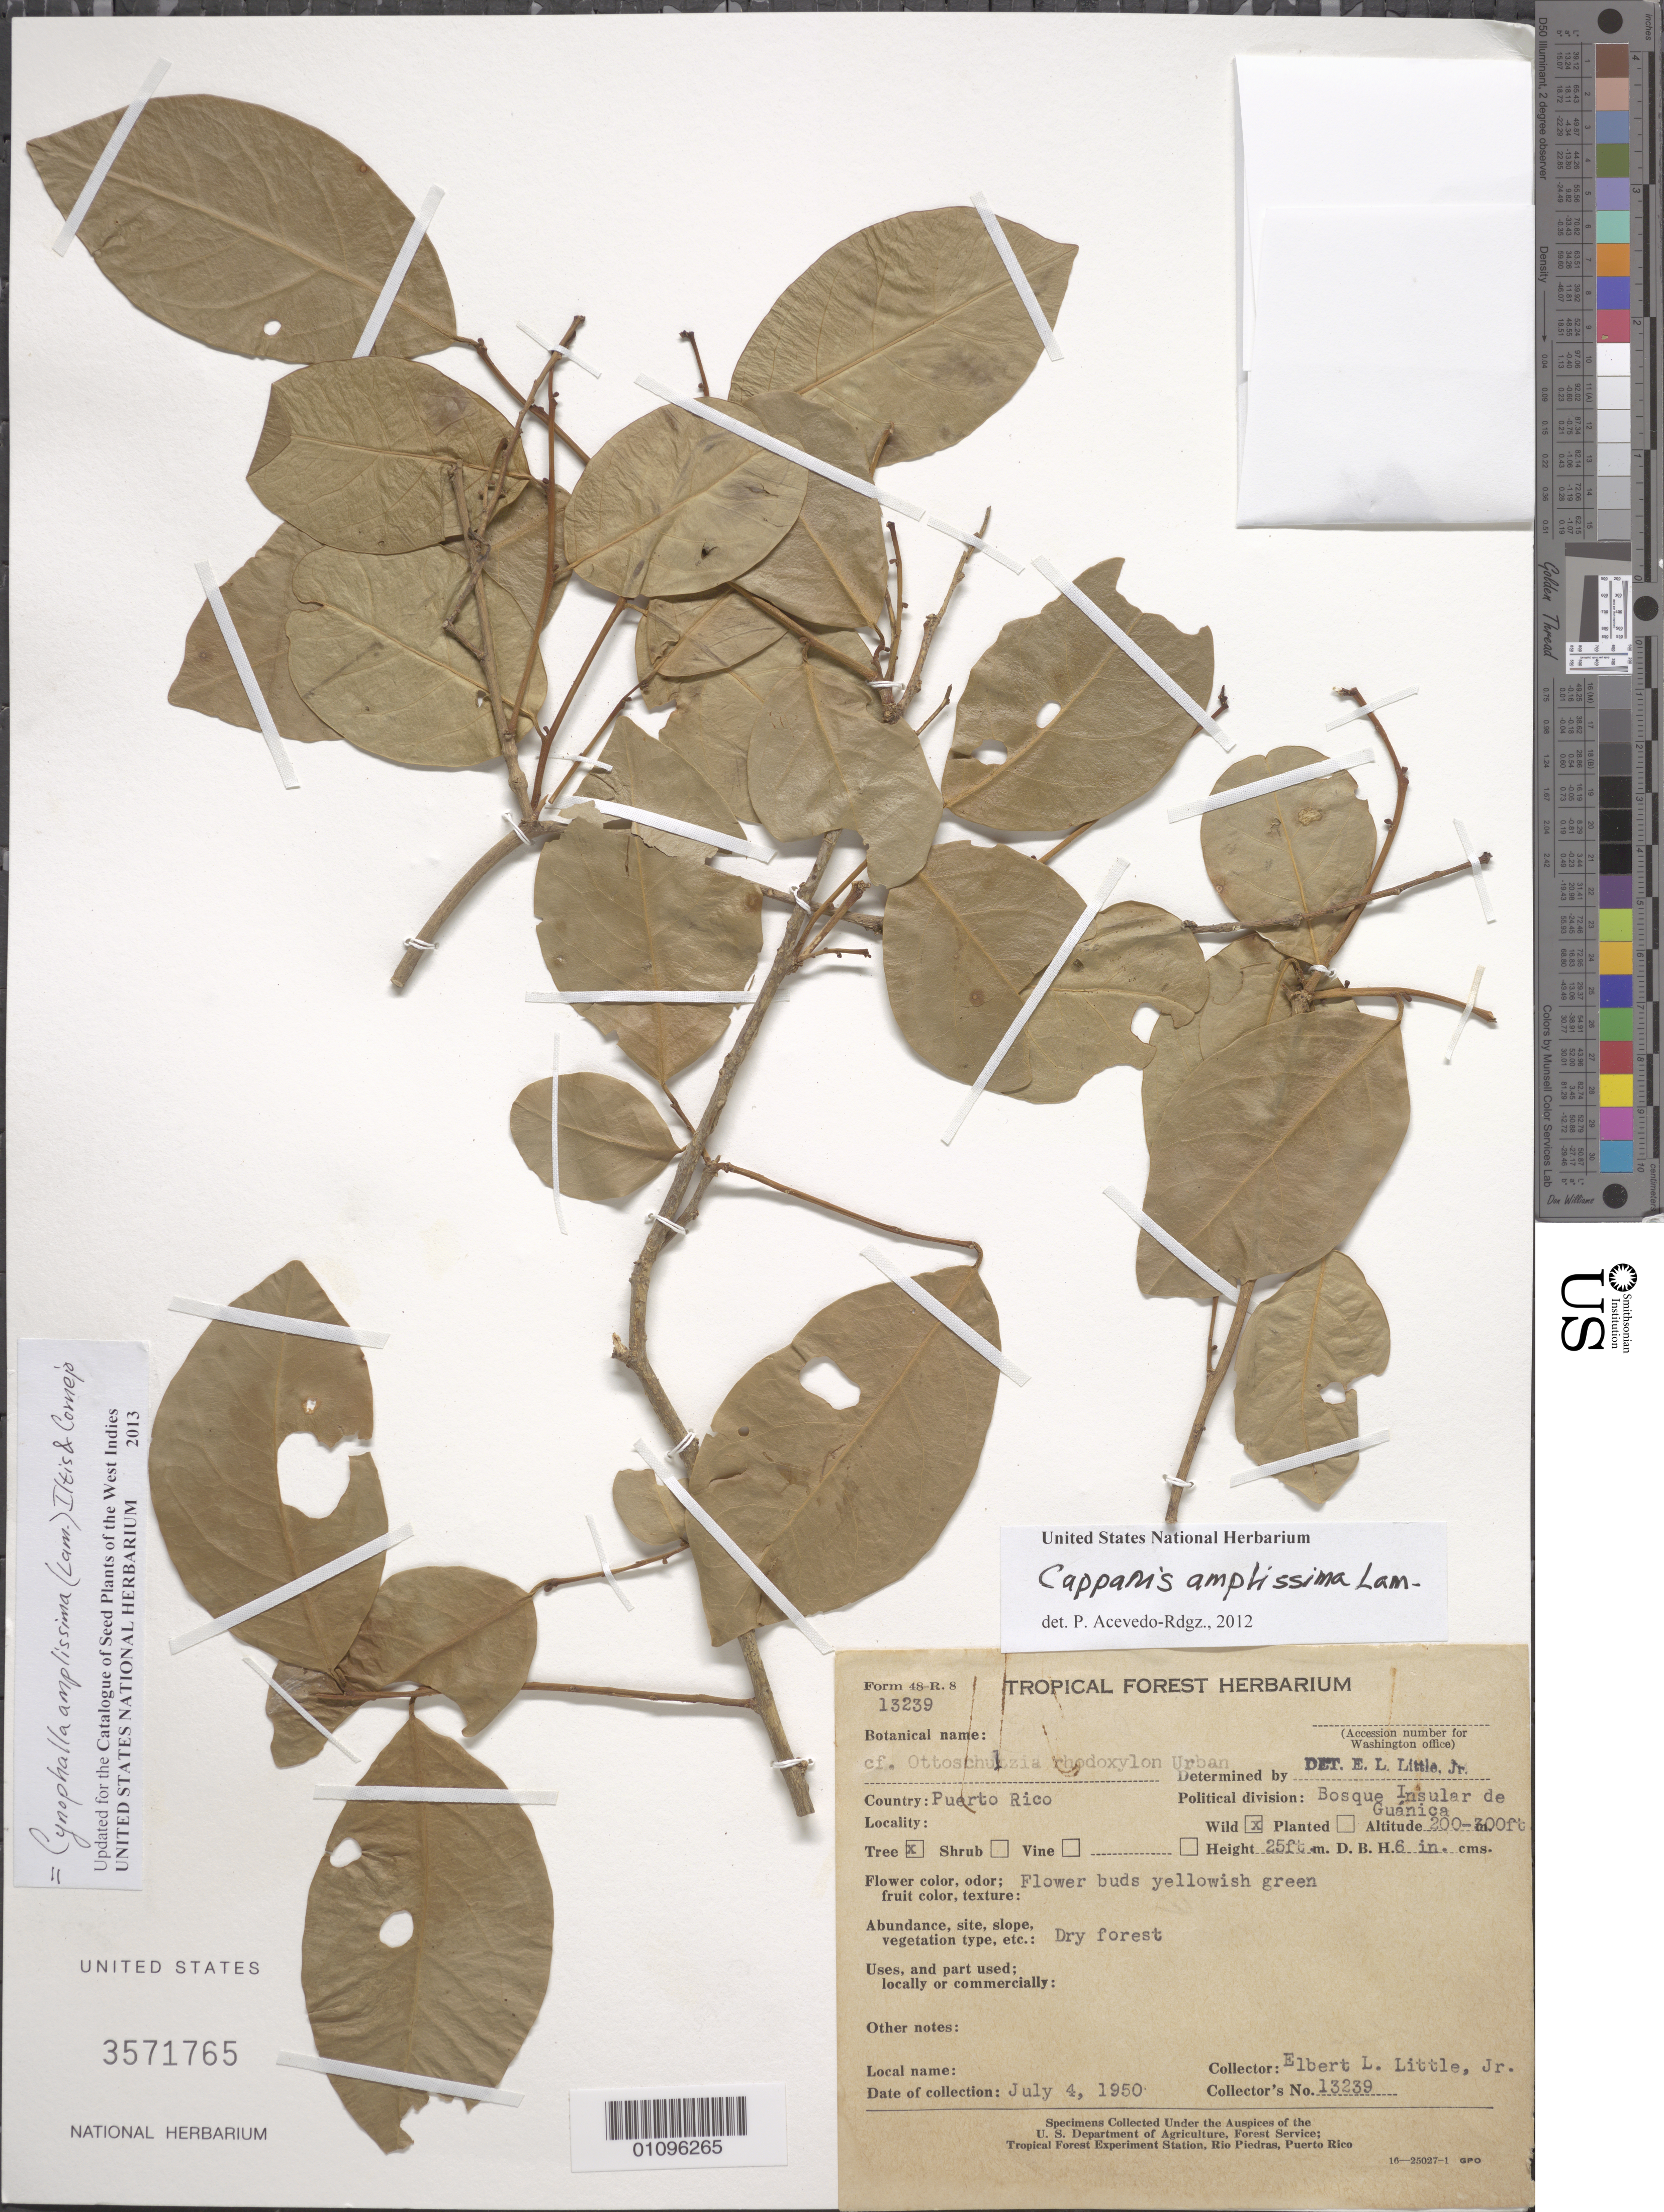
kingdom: Plantae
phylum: Tracheophyta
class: Magnoliopsida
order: Brassicales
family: Capparaceae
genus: Cynophalla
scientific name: Cynophalla amplissima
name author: (Lam.) Iltis & Cornejo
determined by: Acevedo-Rodríguez, P., (BOT), Smithsonian Institution - National Museum of Natural History (UNITED STATES)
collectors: E. L. Little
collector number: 13239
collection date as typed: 04 Jul 1950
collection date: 1950-07-04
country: Puerto Rico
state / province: Guánica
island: Puerto Rico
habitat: Dry forest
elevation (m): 61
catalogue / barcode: US 3571765